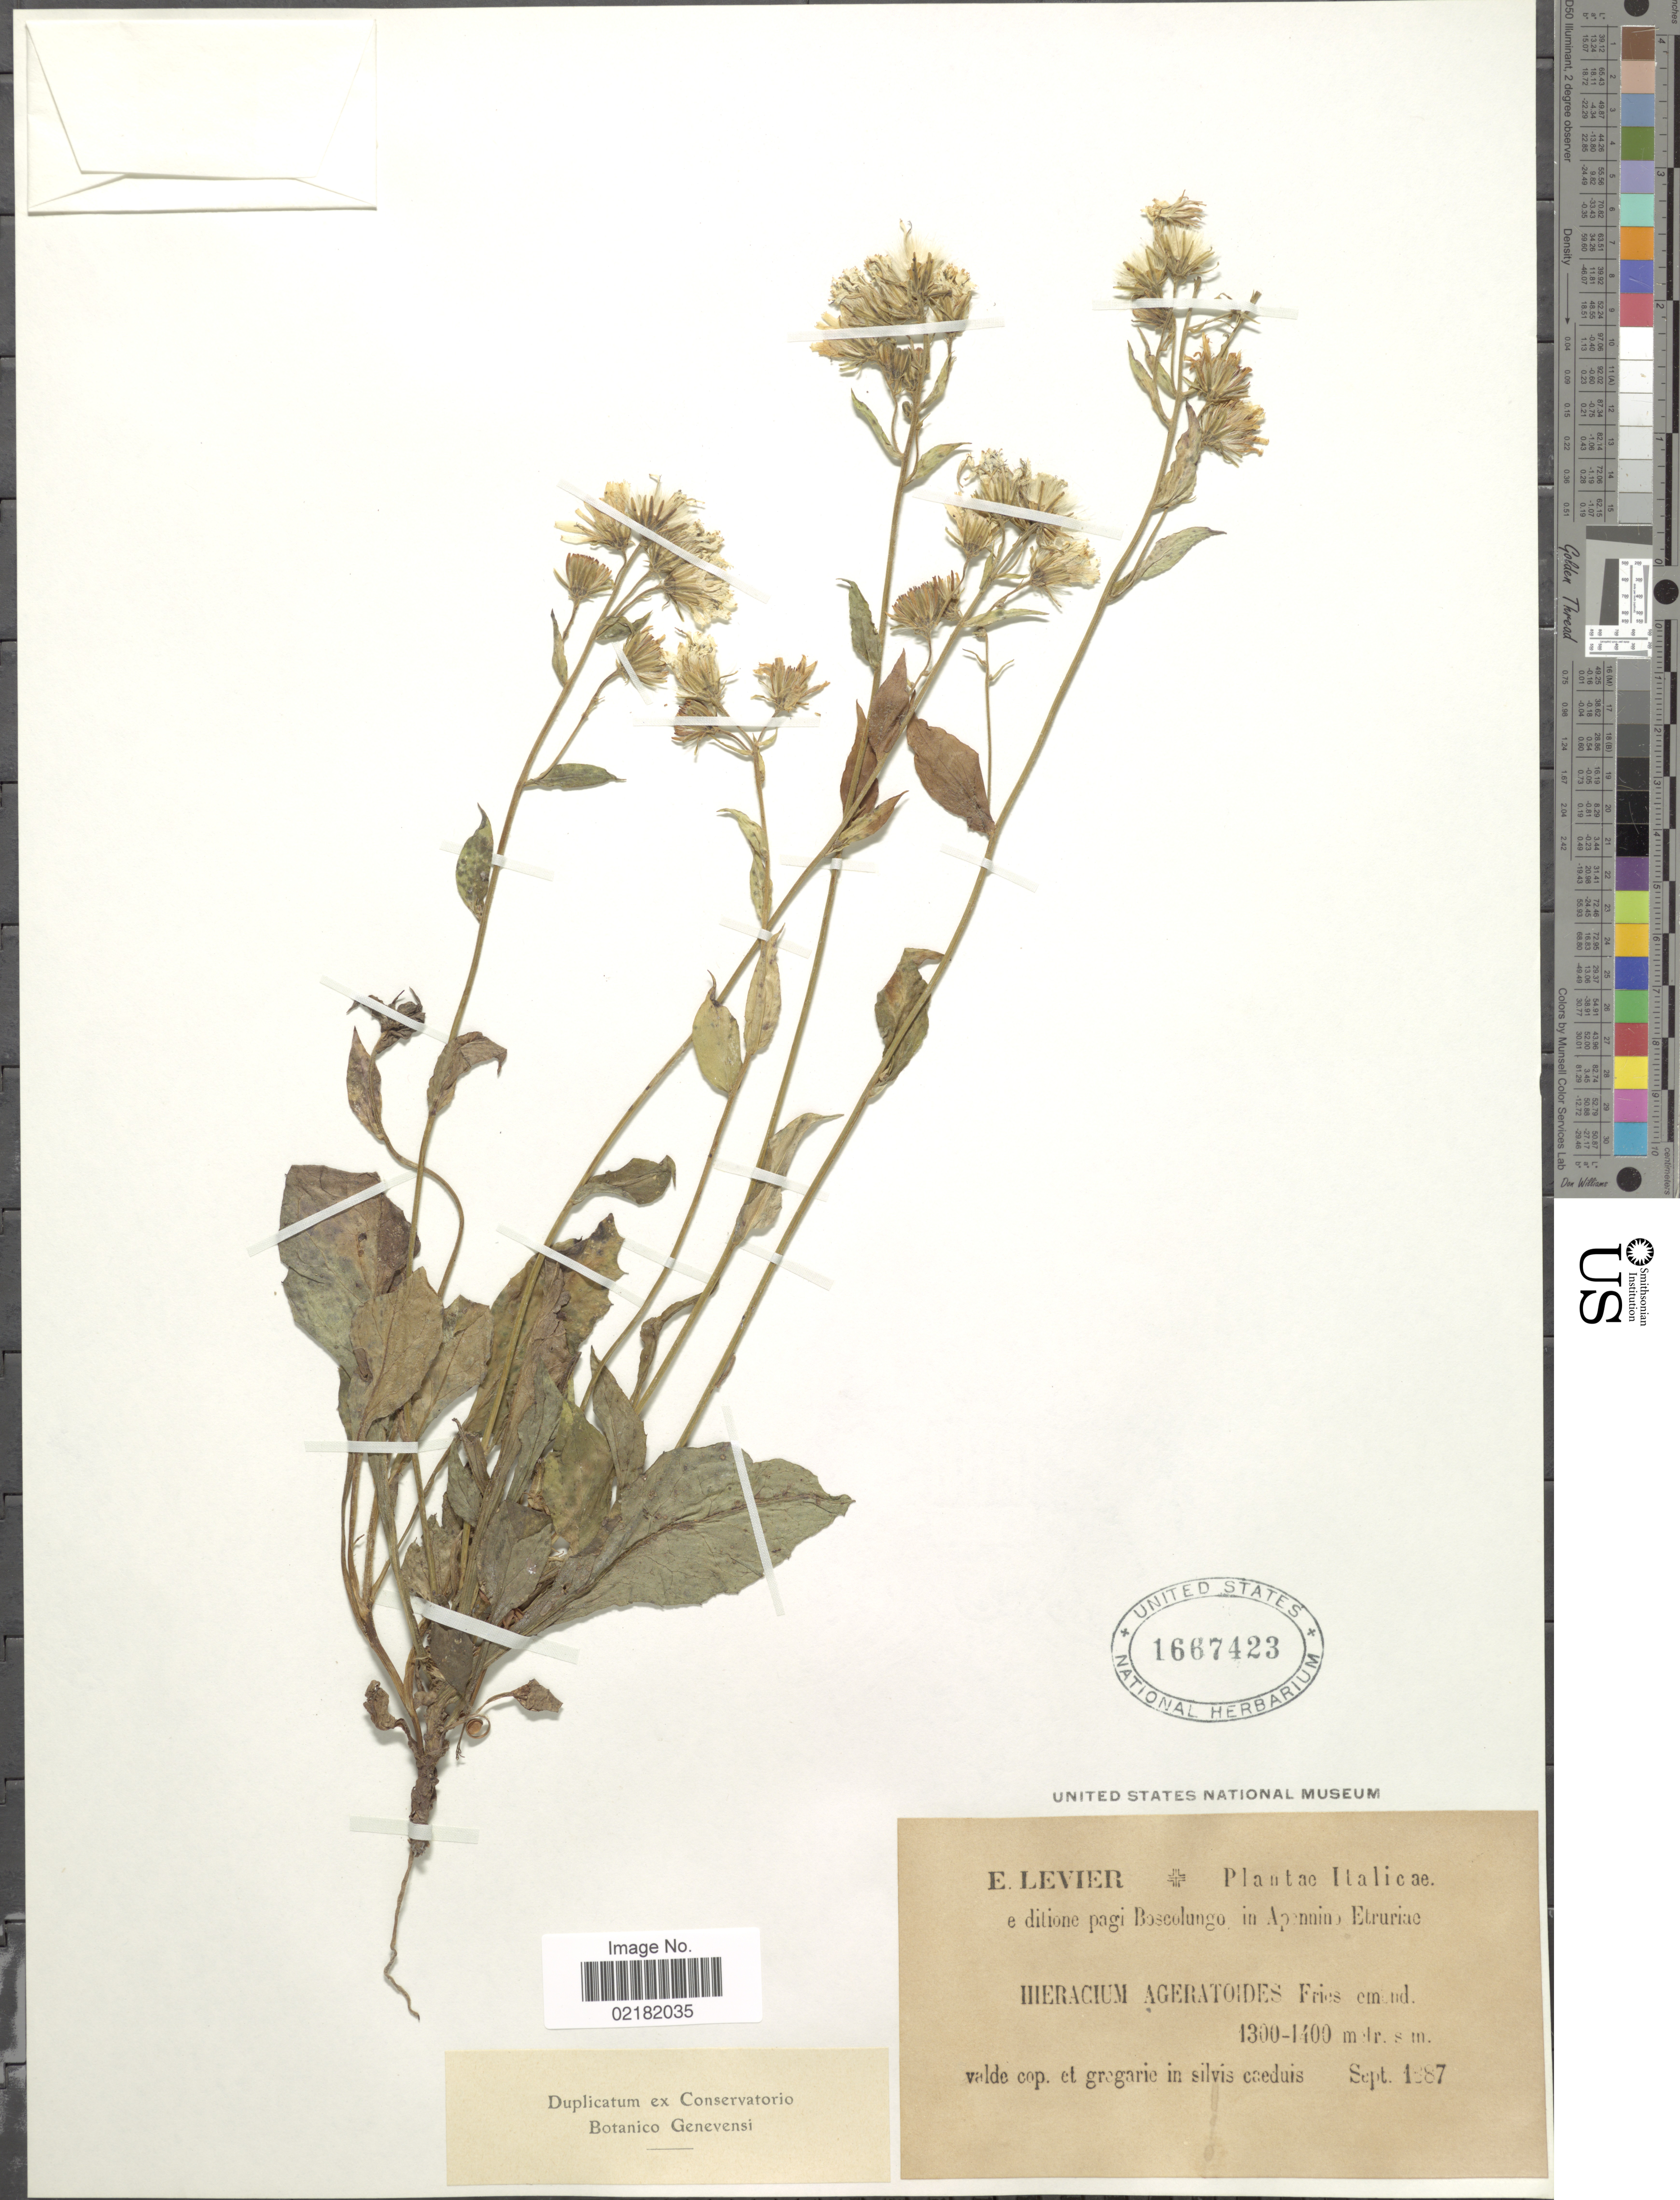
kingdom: Plantae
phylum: Tracheophyta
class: Magnoliopsida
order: Asterales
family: Asteraceae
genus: Hieracium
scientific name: Hieracium racemosum subsp. ageratoides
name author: (Fr.) Greuter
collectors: É. Levier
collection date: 1887-09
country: Italy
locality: Italicae, e ditione pagi Boscolungo in Apennino Etruriae, vale cop. et gregarie in silvis caeduis. [interpreted]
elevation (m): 1300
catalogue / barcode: US 1667423